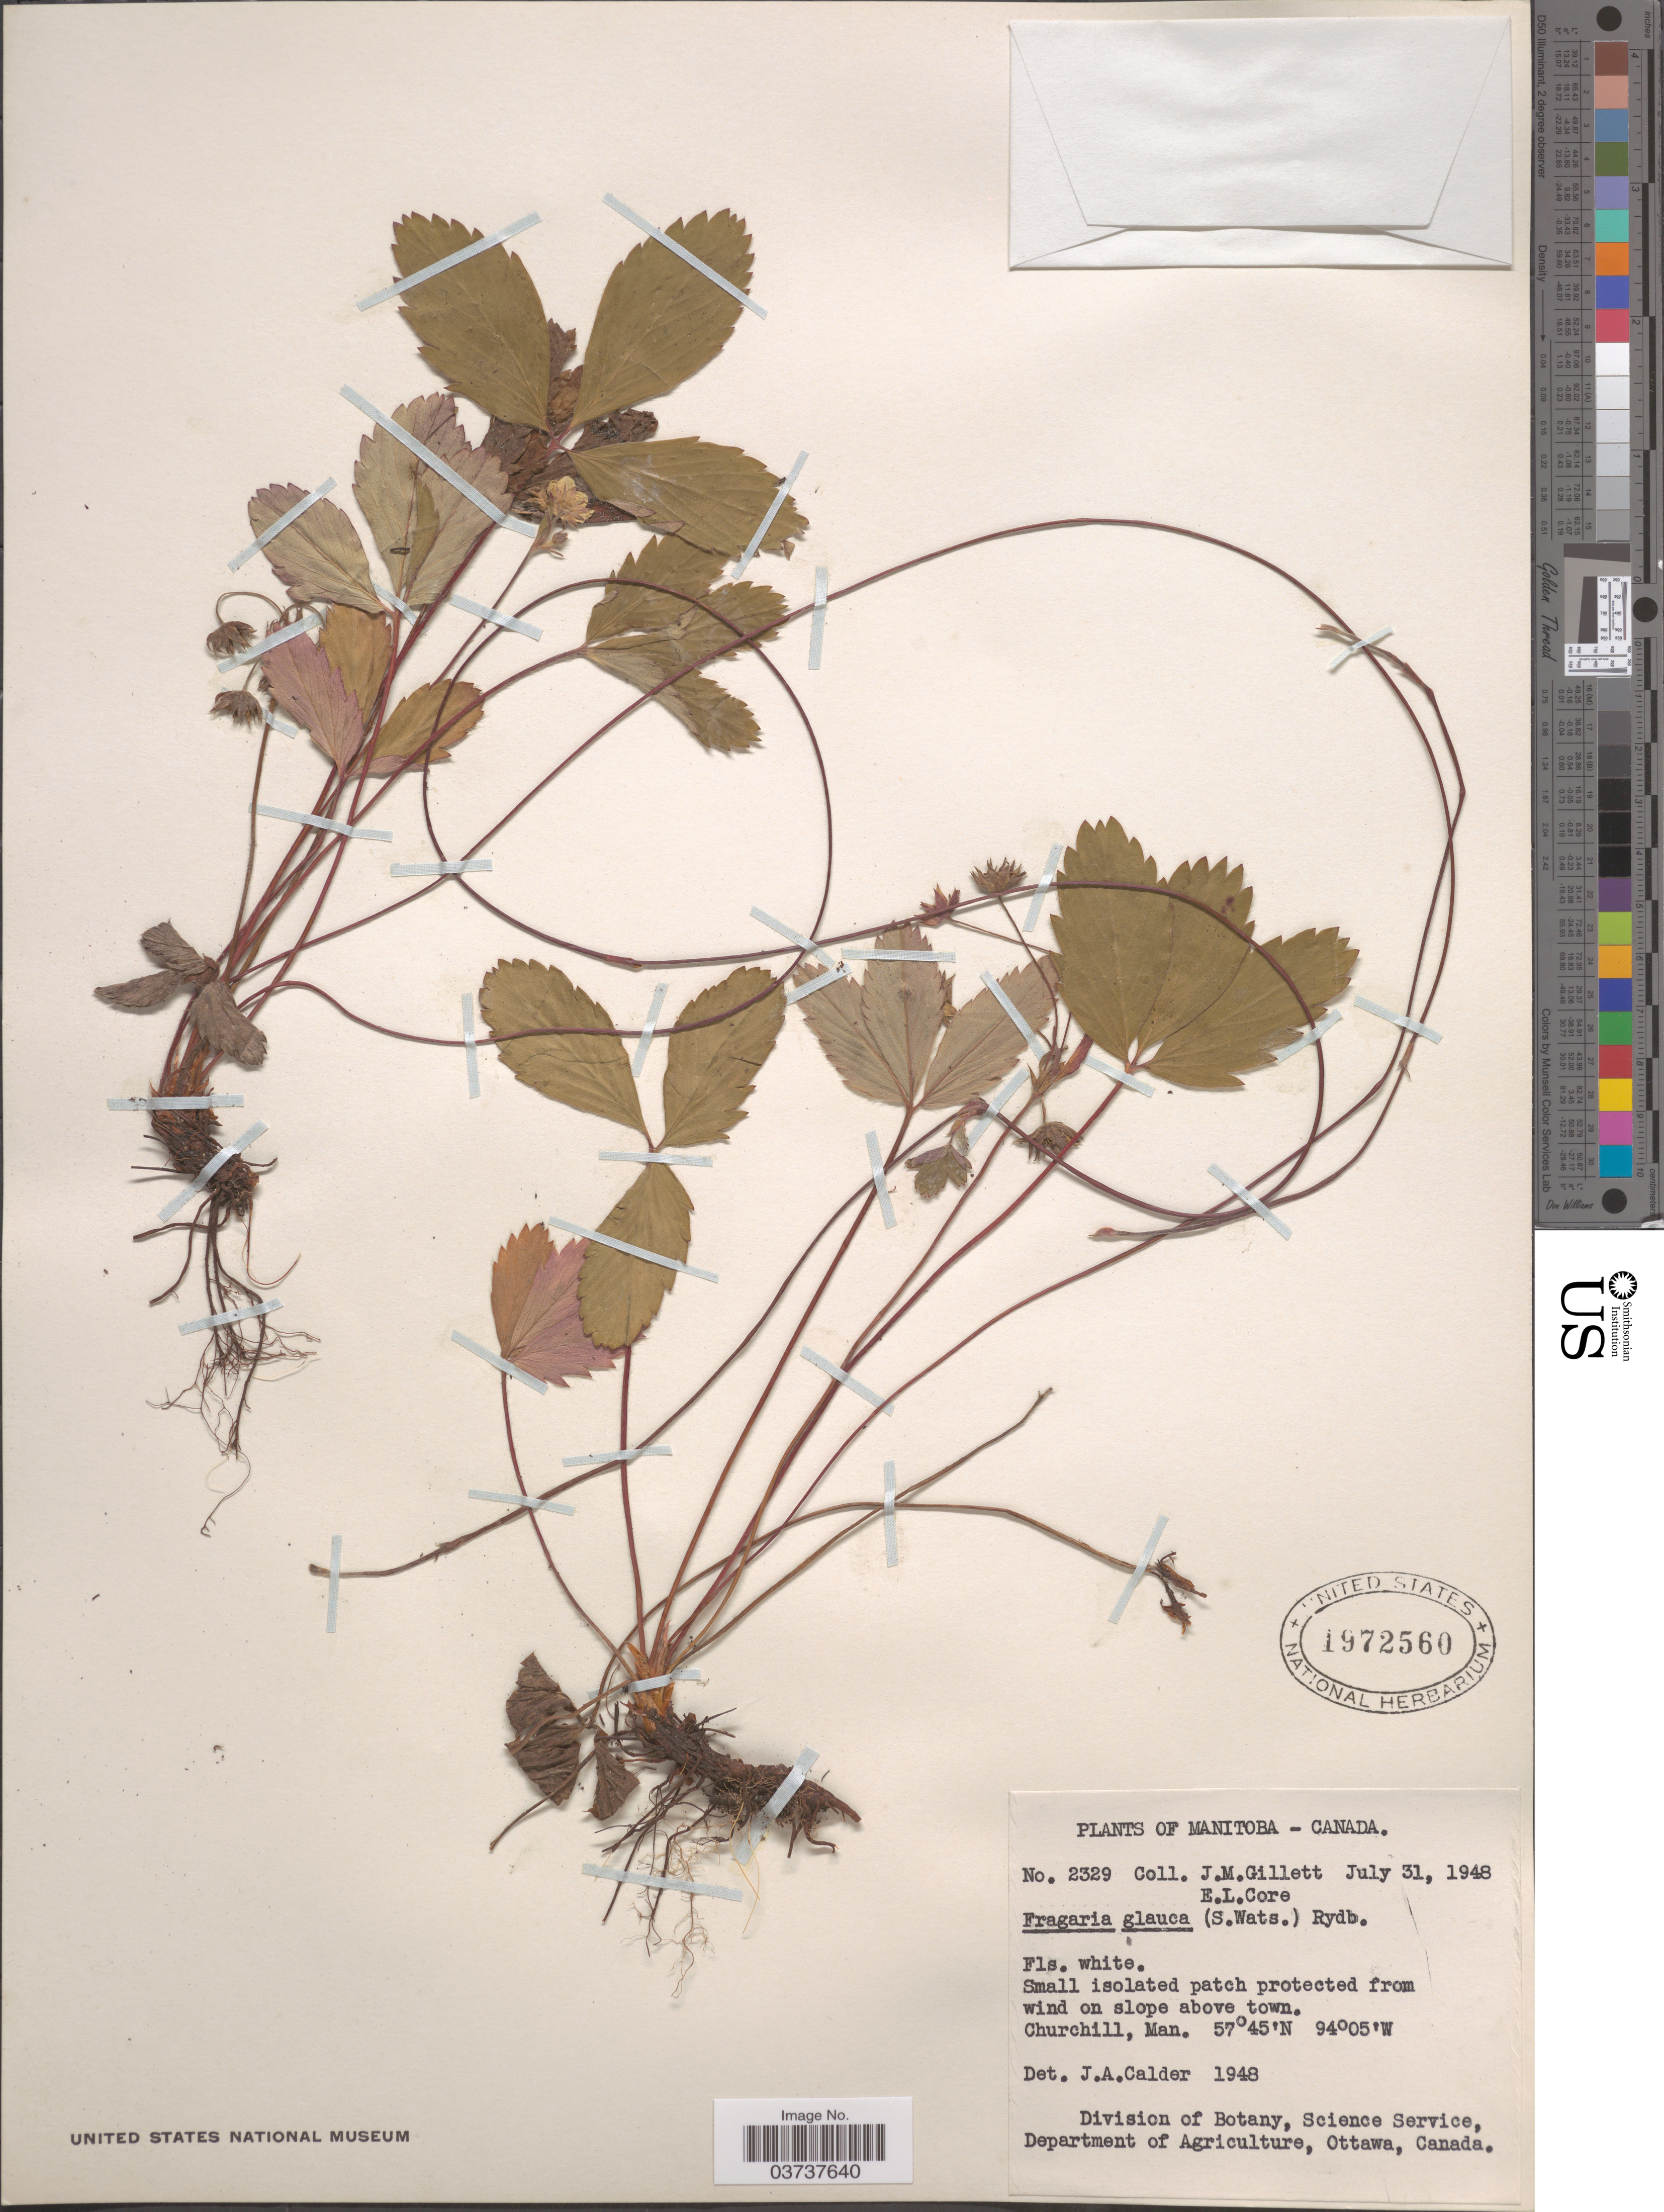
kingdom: Plantae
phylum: Tracheophyta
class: Magnoliopsida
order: Rosales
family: Rosaceae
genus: Fragaria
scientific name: Fragaria virginiana subsp. glauca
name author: (S. Watson) Staudt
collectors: J. M. Gillett & E. Core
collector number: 2329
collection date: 1948-07-31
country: Canada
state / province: Manitoba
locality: Churchill.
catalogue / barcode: US 1972560